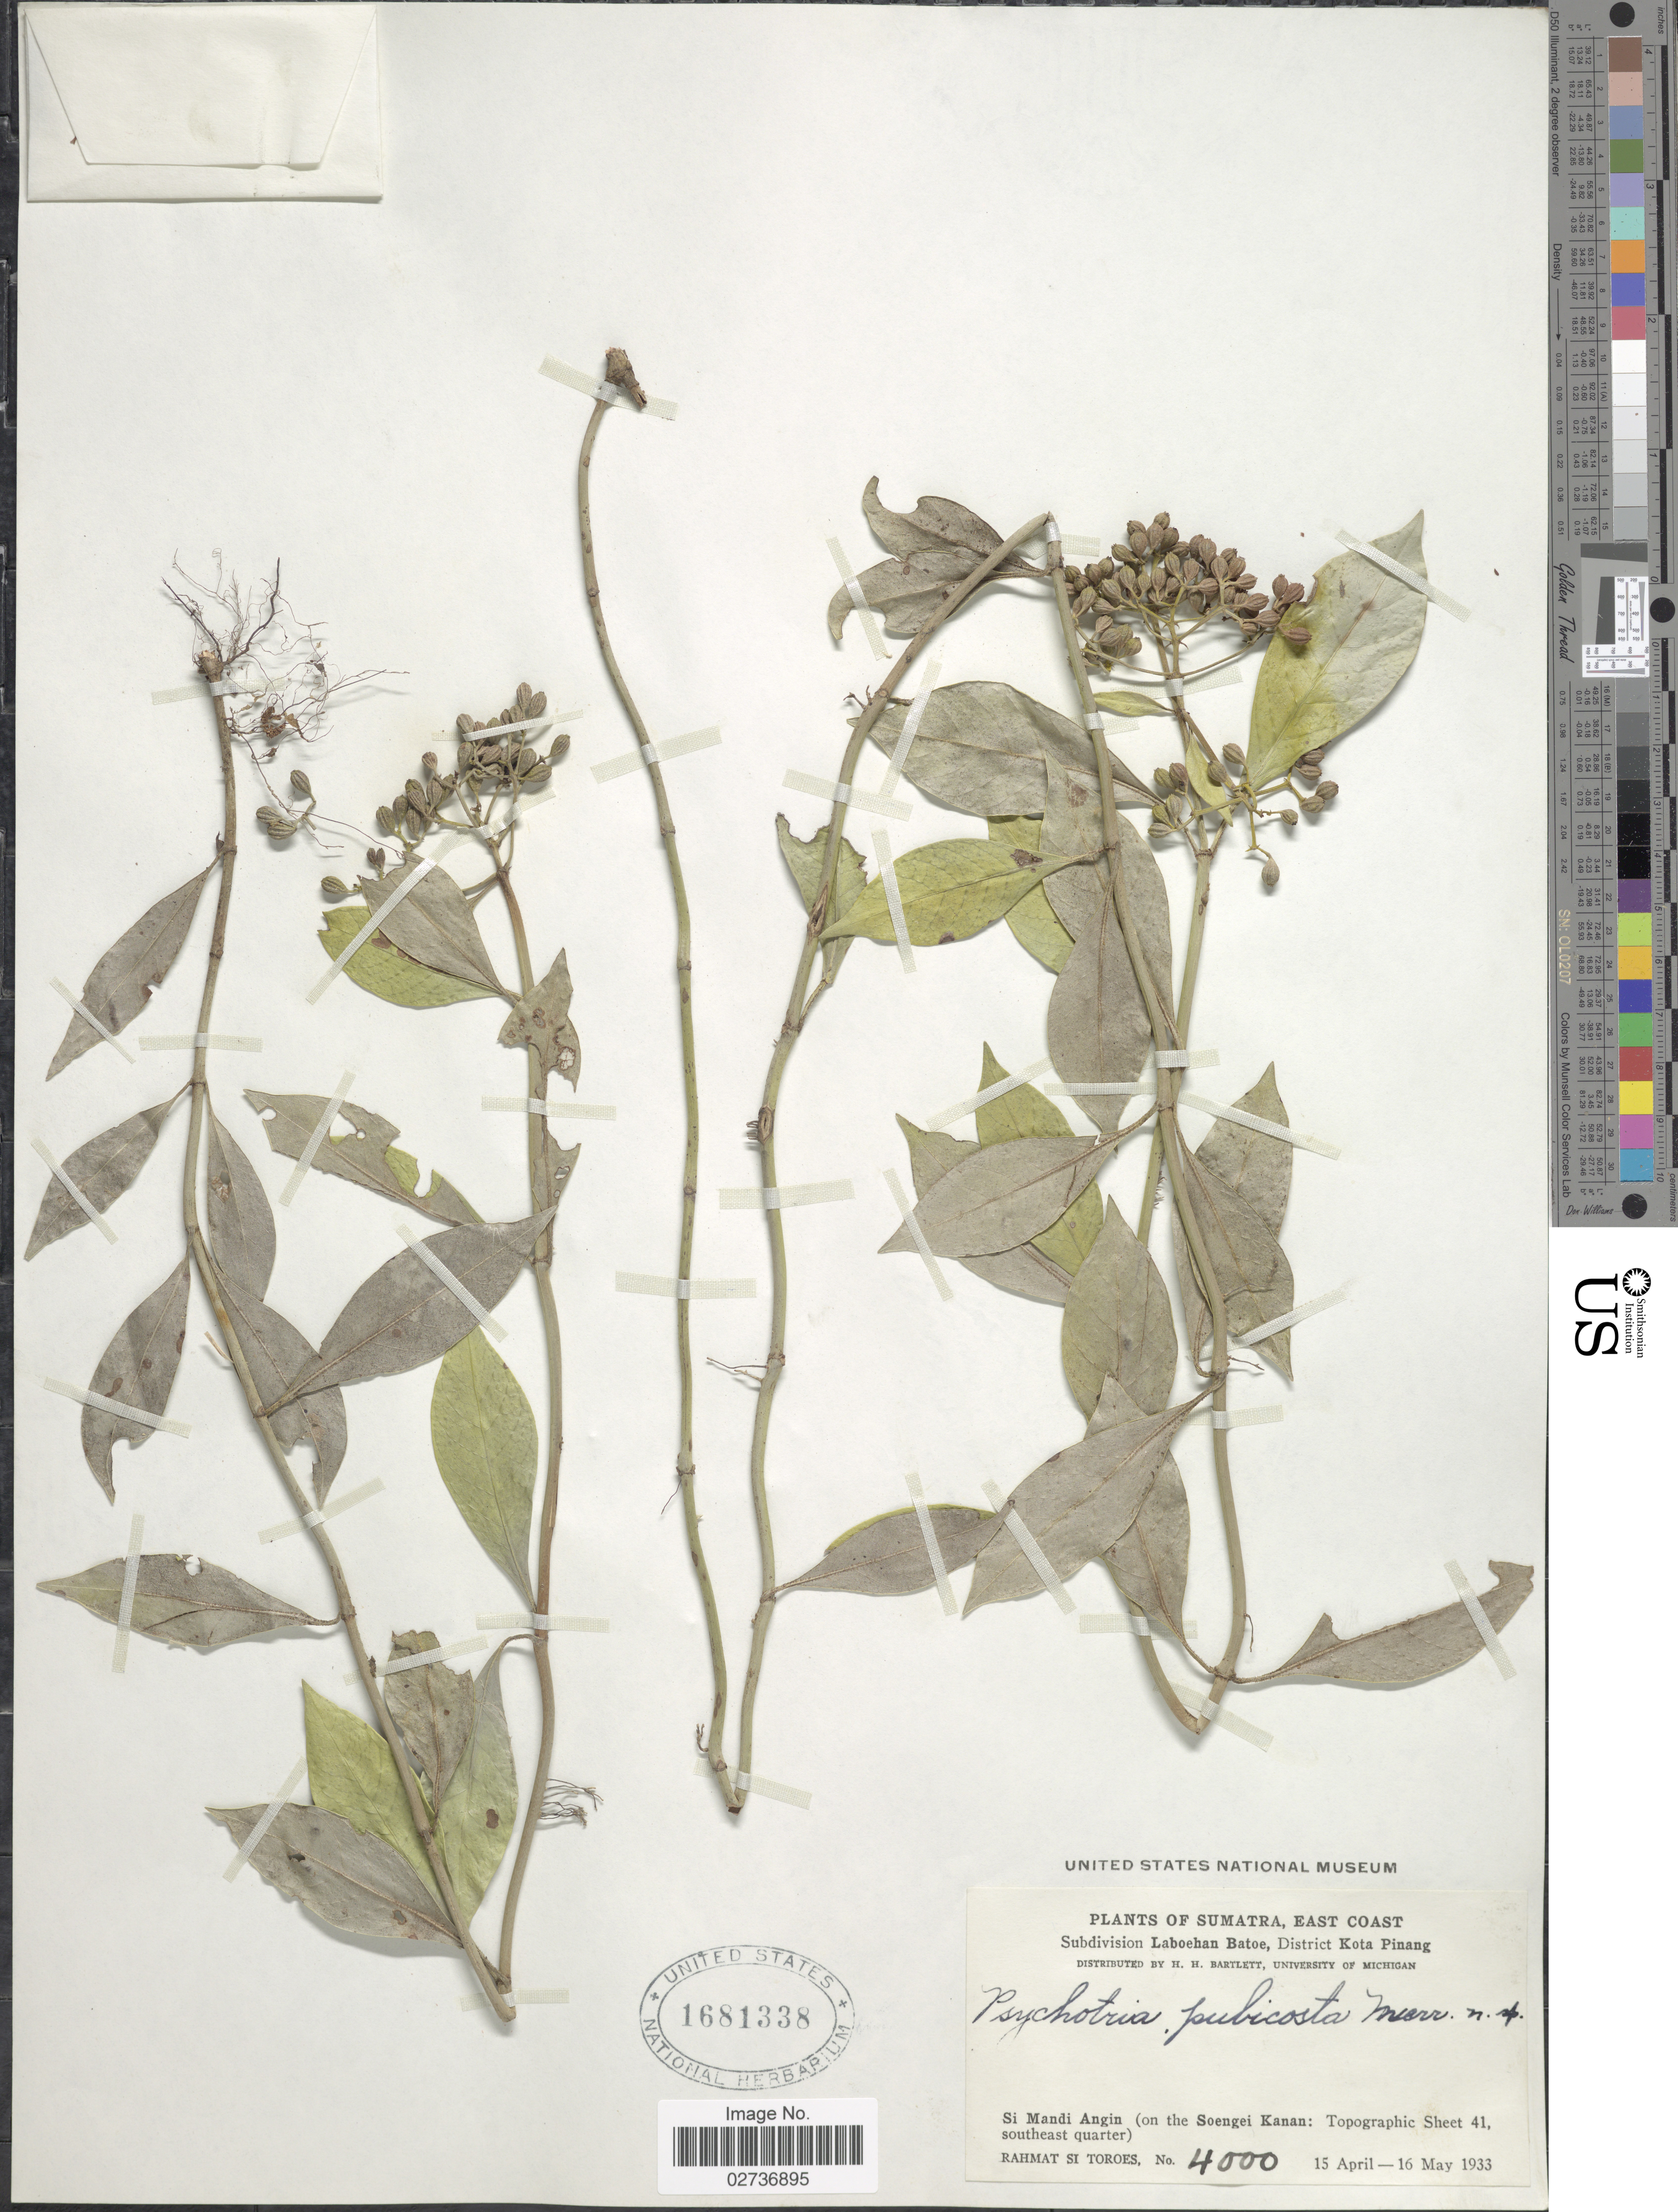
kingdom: Plantae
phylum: Tracheophyta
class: Magnoliopsida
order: Gentianales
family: Rubiaceae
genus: Psychotria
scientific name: Psychotria pubicosta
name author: Merr.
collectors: Rahmat Si Boeea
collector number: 4000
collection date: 1933-04-15/1933-05-16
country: Indonesia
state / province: Sumatra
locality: Sumatra, East Coast. Subdivision Laboehan Batoe, District Kota Pinang. Si Mandi Angin (on the Soengei Kanan: Topographic Sheet 41, southeast quarter)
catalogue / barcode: US 1681338